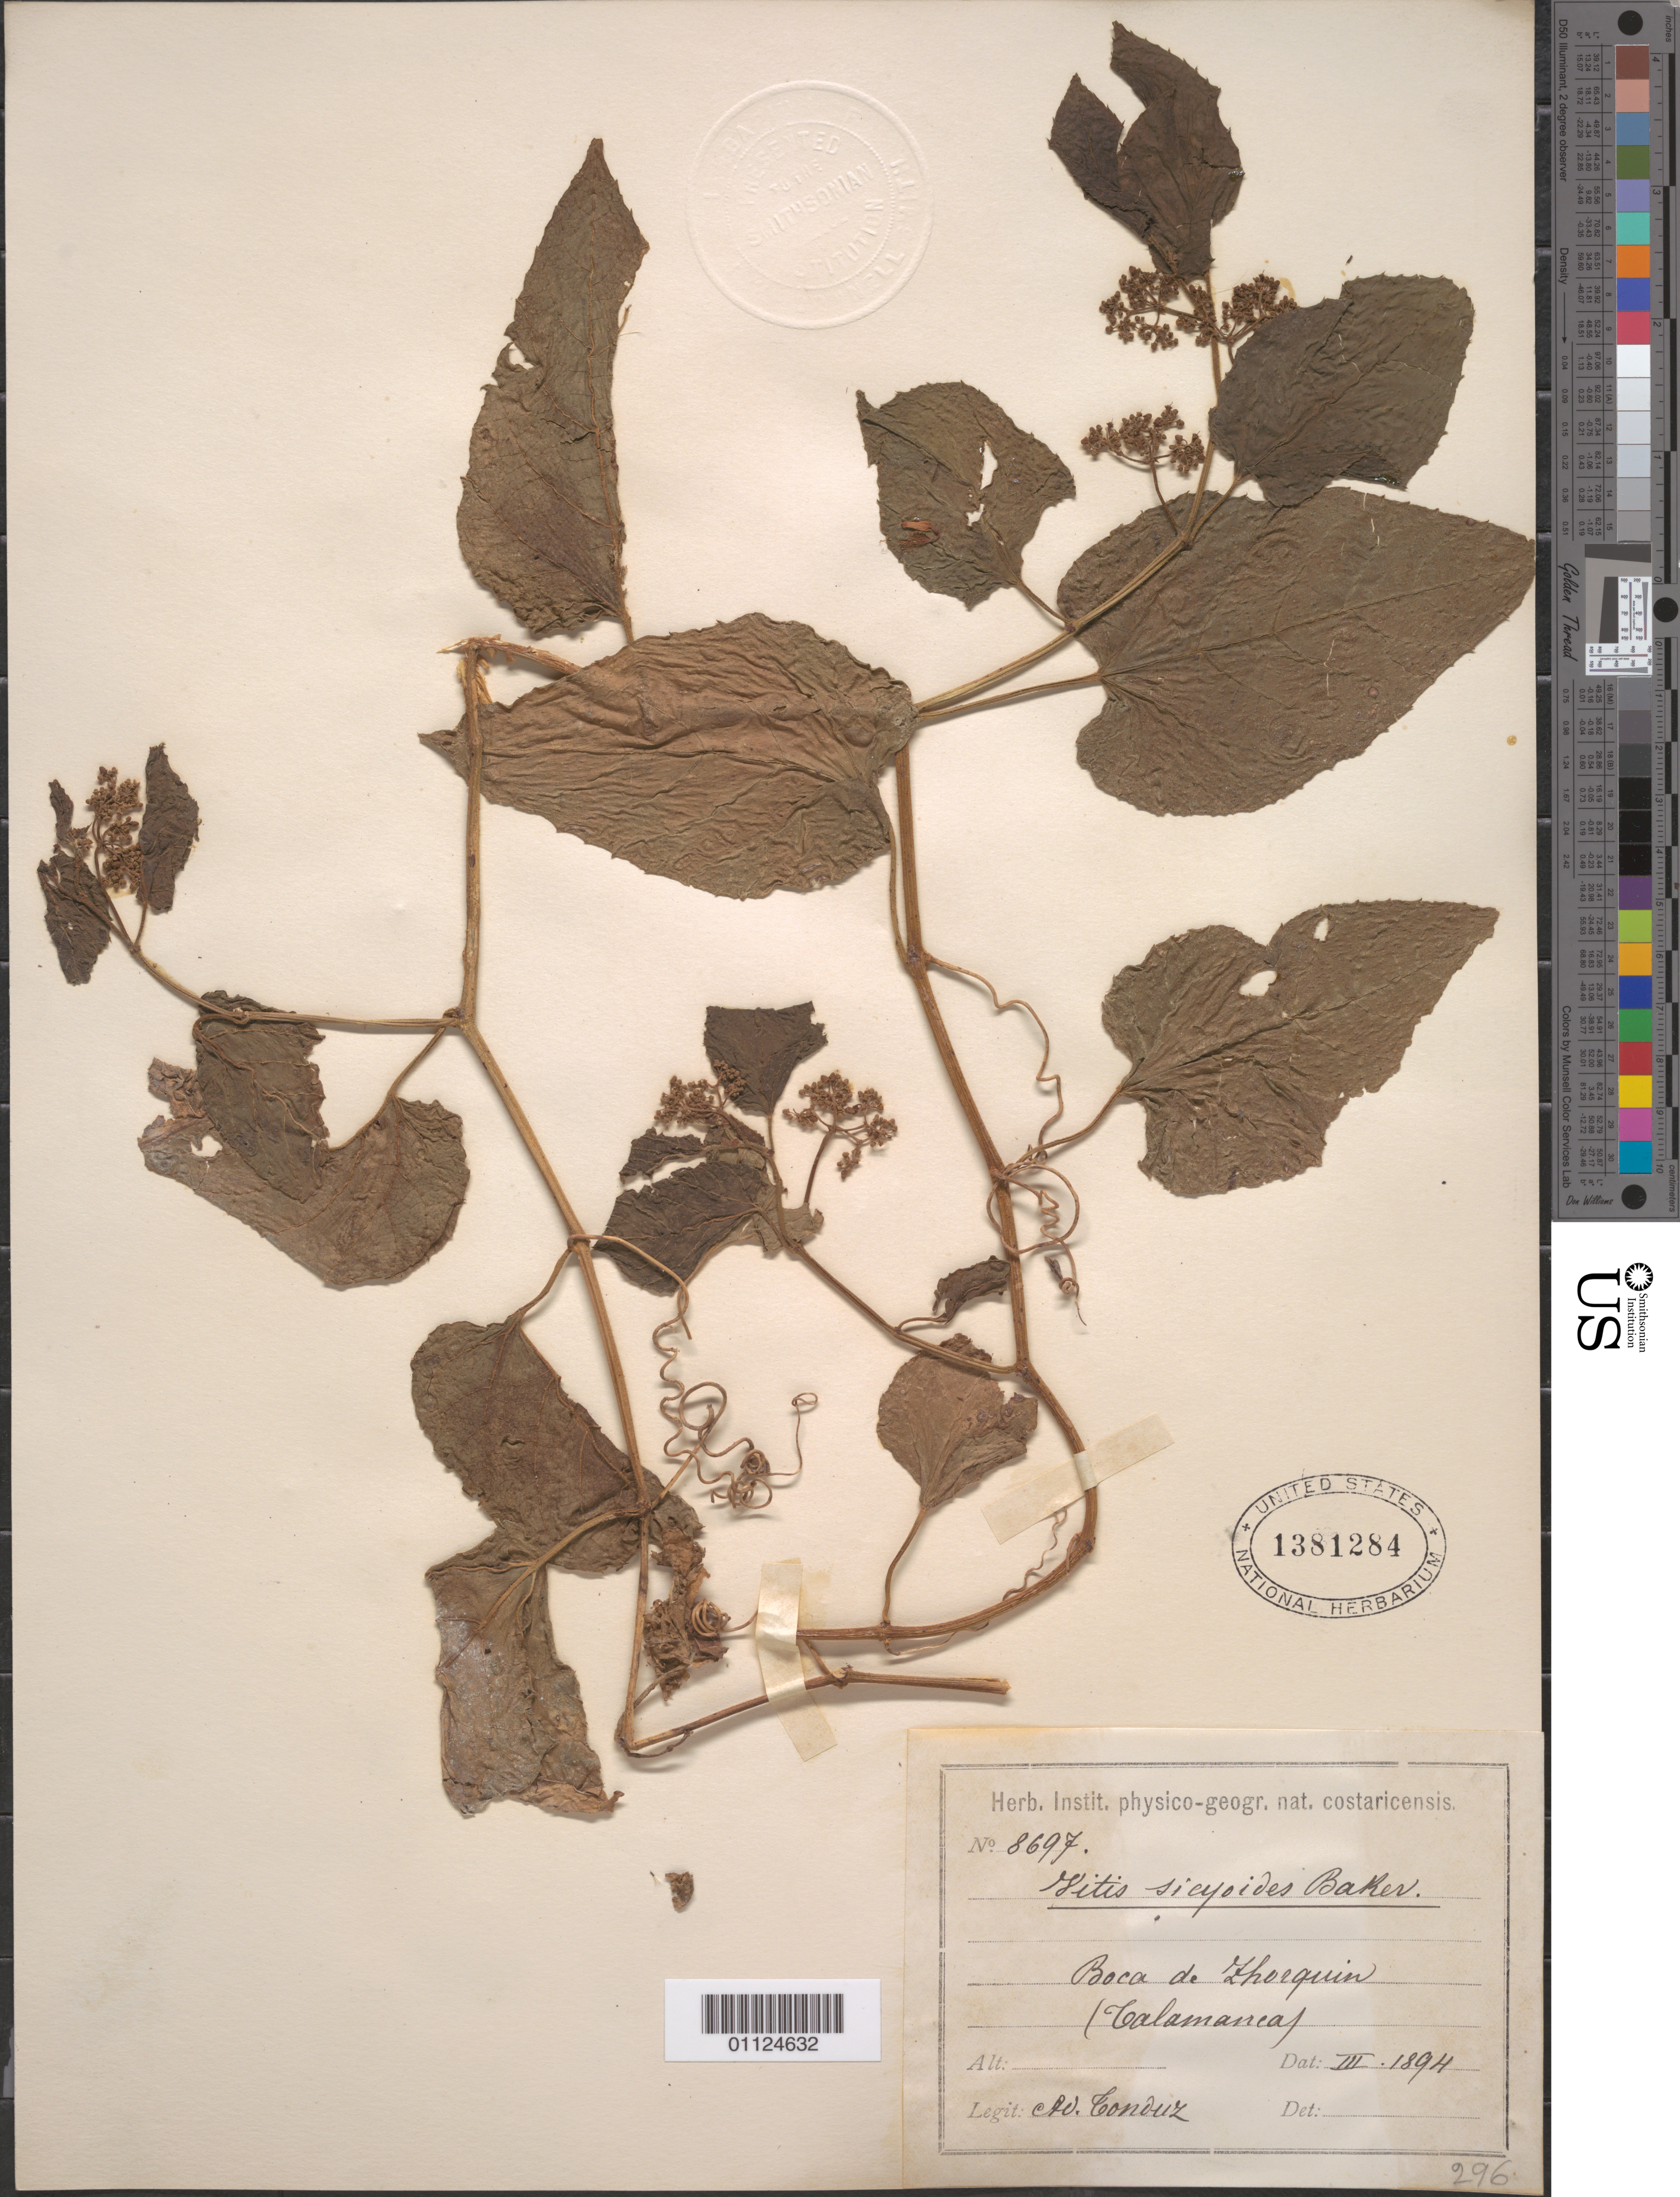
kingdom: Plantae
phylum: Tracheophyta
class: Magnoliopsida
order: Vitales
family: Vitaceae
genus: Cissus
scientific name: Cissus verticillata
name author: (L.) Nicolson & C.E. Jarvis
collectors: A. Tonduz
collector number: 8697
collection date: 1894-03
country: Costa Rica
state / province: Limón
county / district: Talamanca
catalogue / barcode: US 1381284